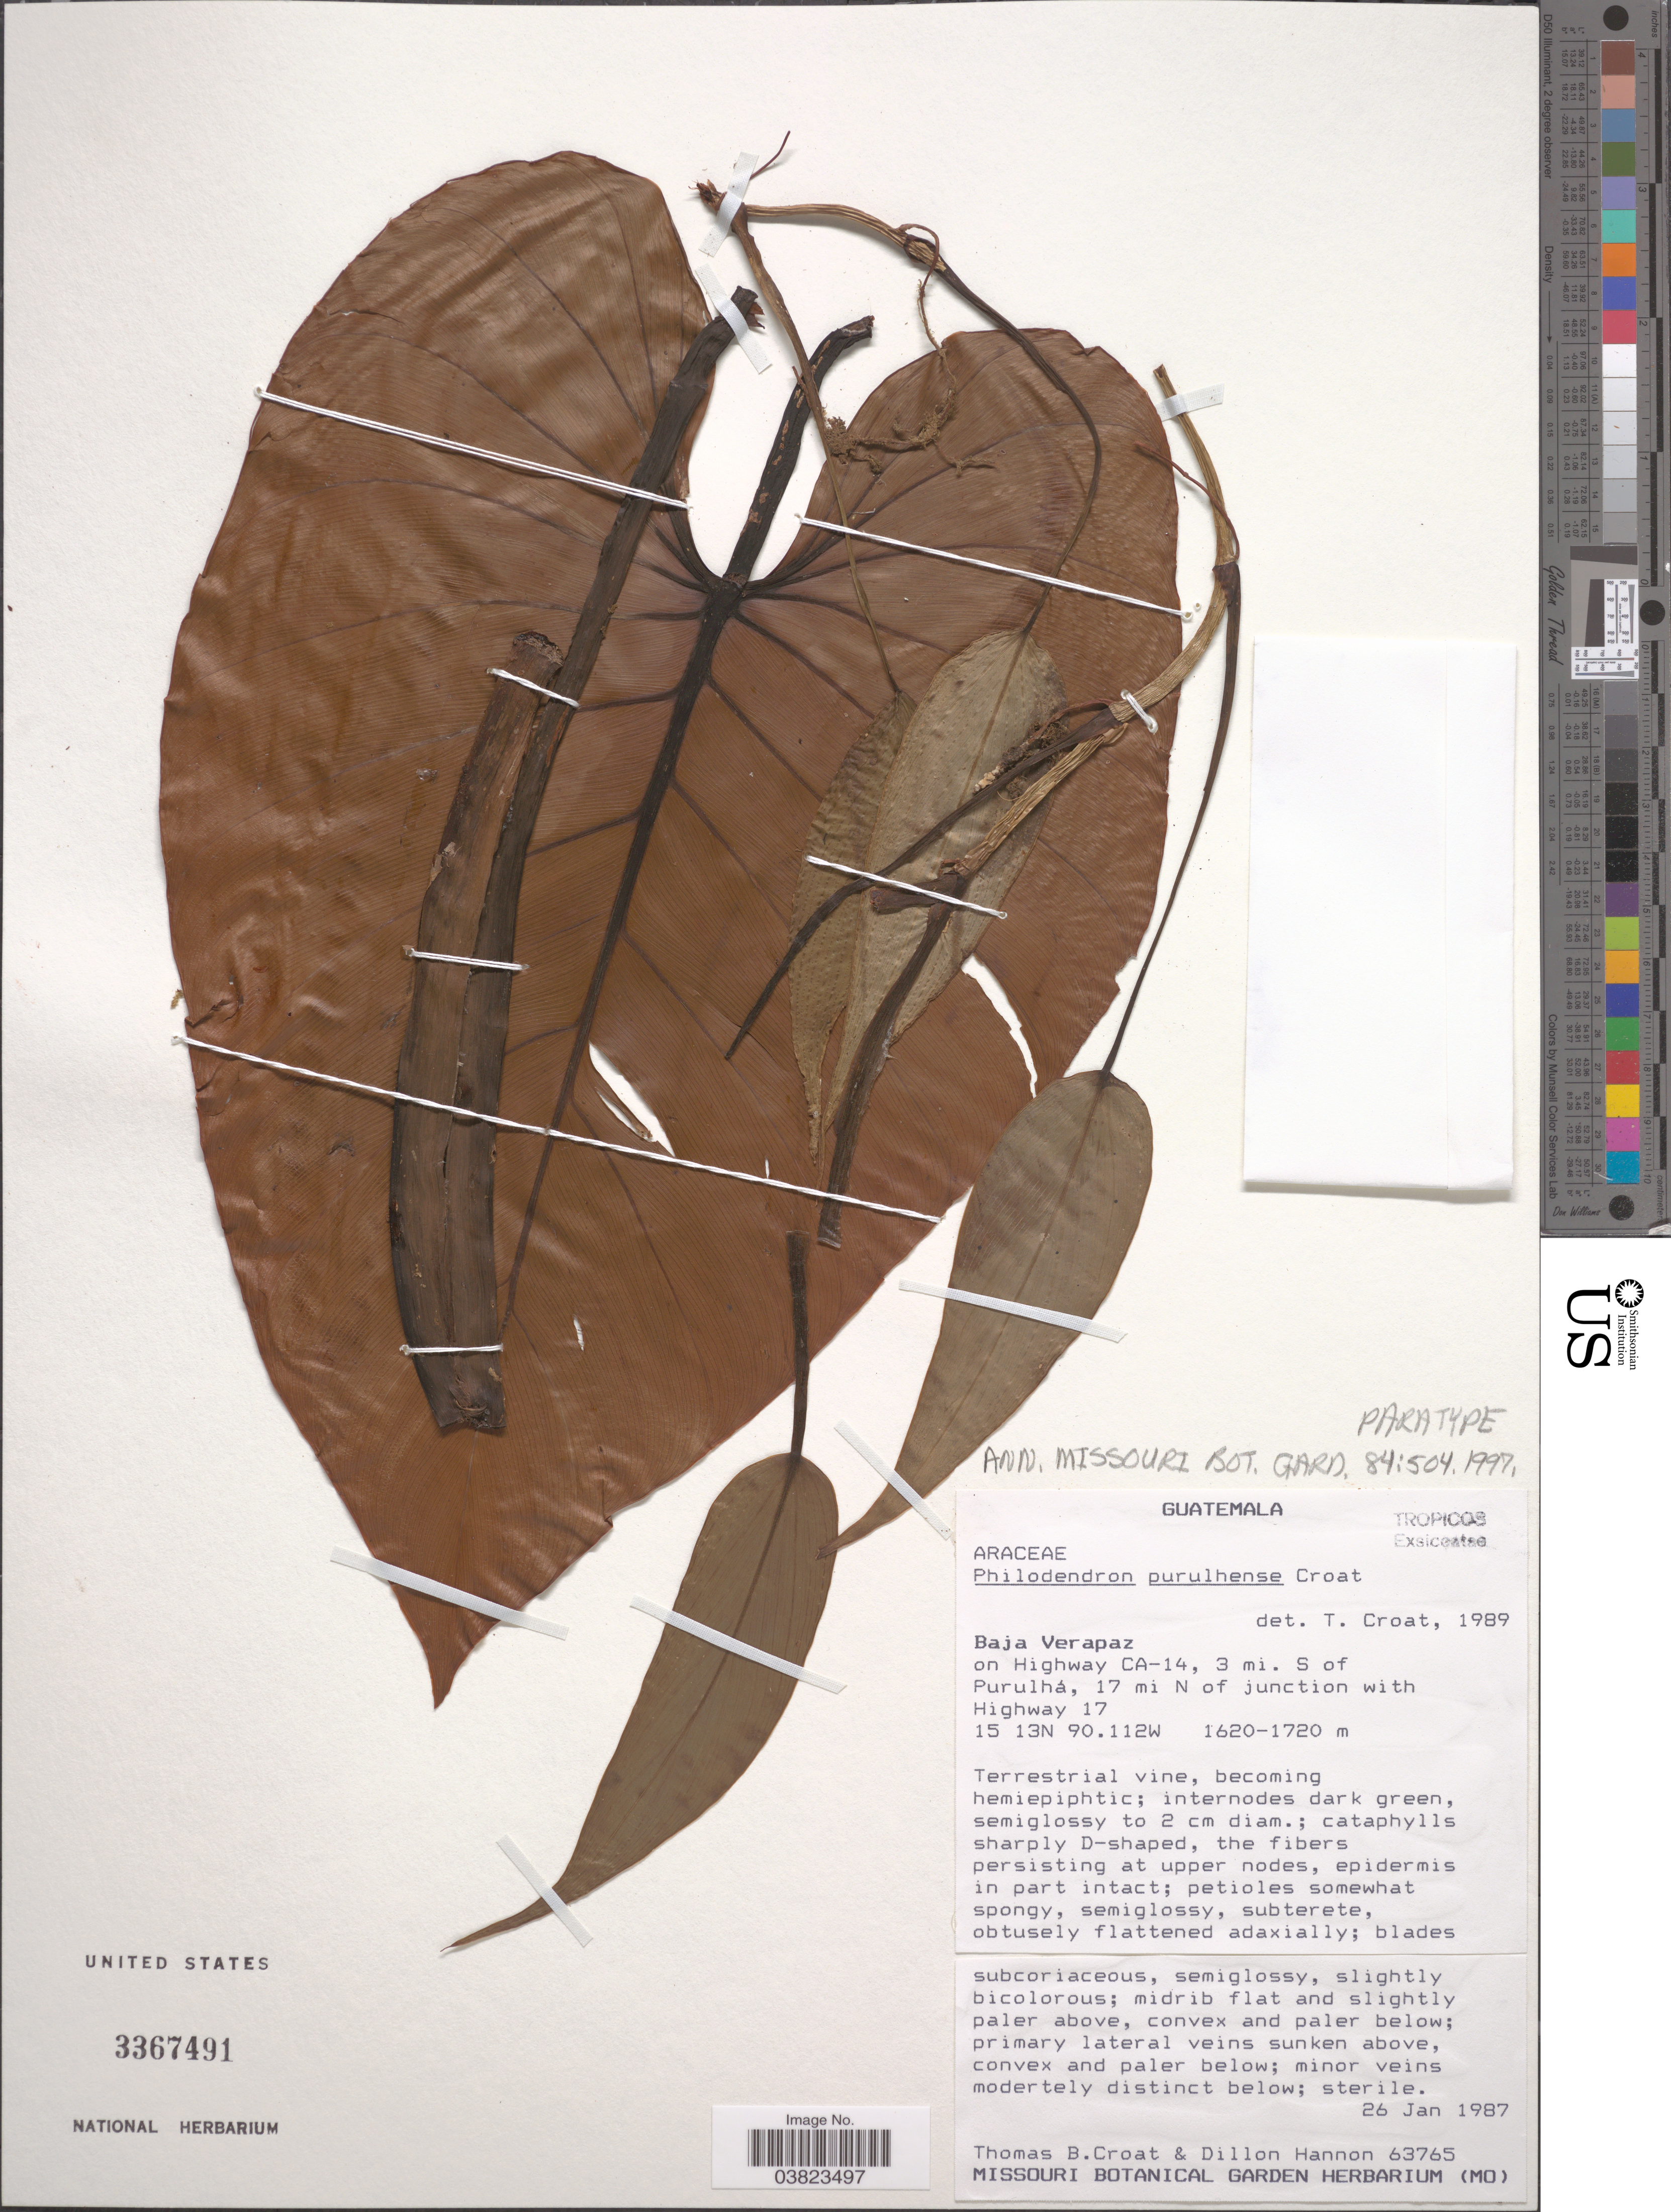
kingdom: Plantae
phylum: Tracheophyta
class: Liliopsida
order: Alismatales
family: Araceae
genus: Philodendron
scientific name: Philodendron purulhense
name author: Croat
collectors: T. B. Croat & D. Hannon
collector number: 63765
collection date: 1987-01-26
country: Guatemala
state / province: Baja Verapaz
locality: On Highway CA-14, 3 mi. S of Purulhá, 17 mi N of junction with Highway 17.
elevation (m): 1620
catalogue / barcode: US 3367491